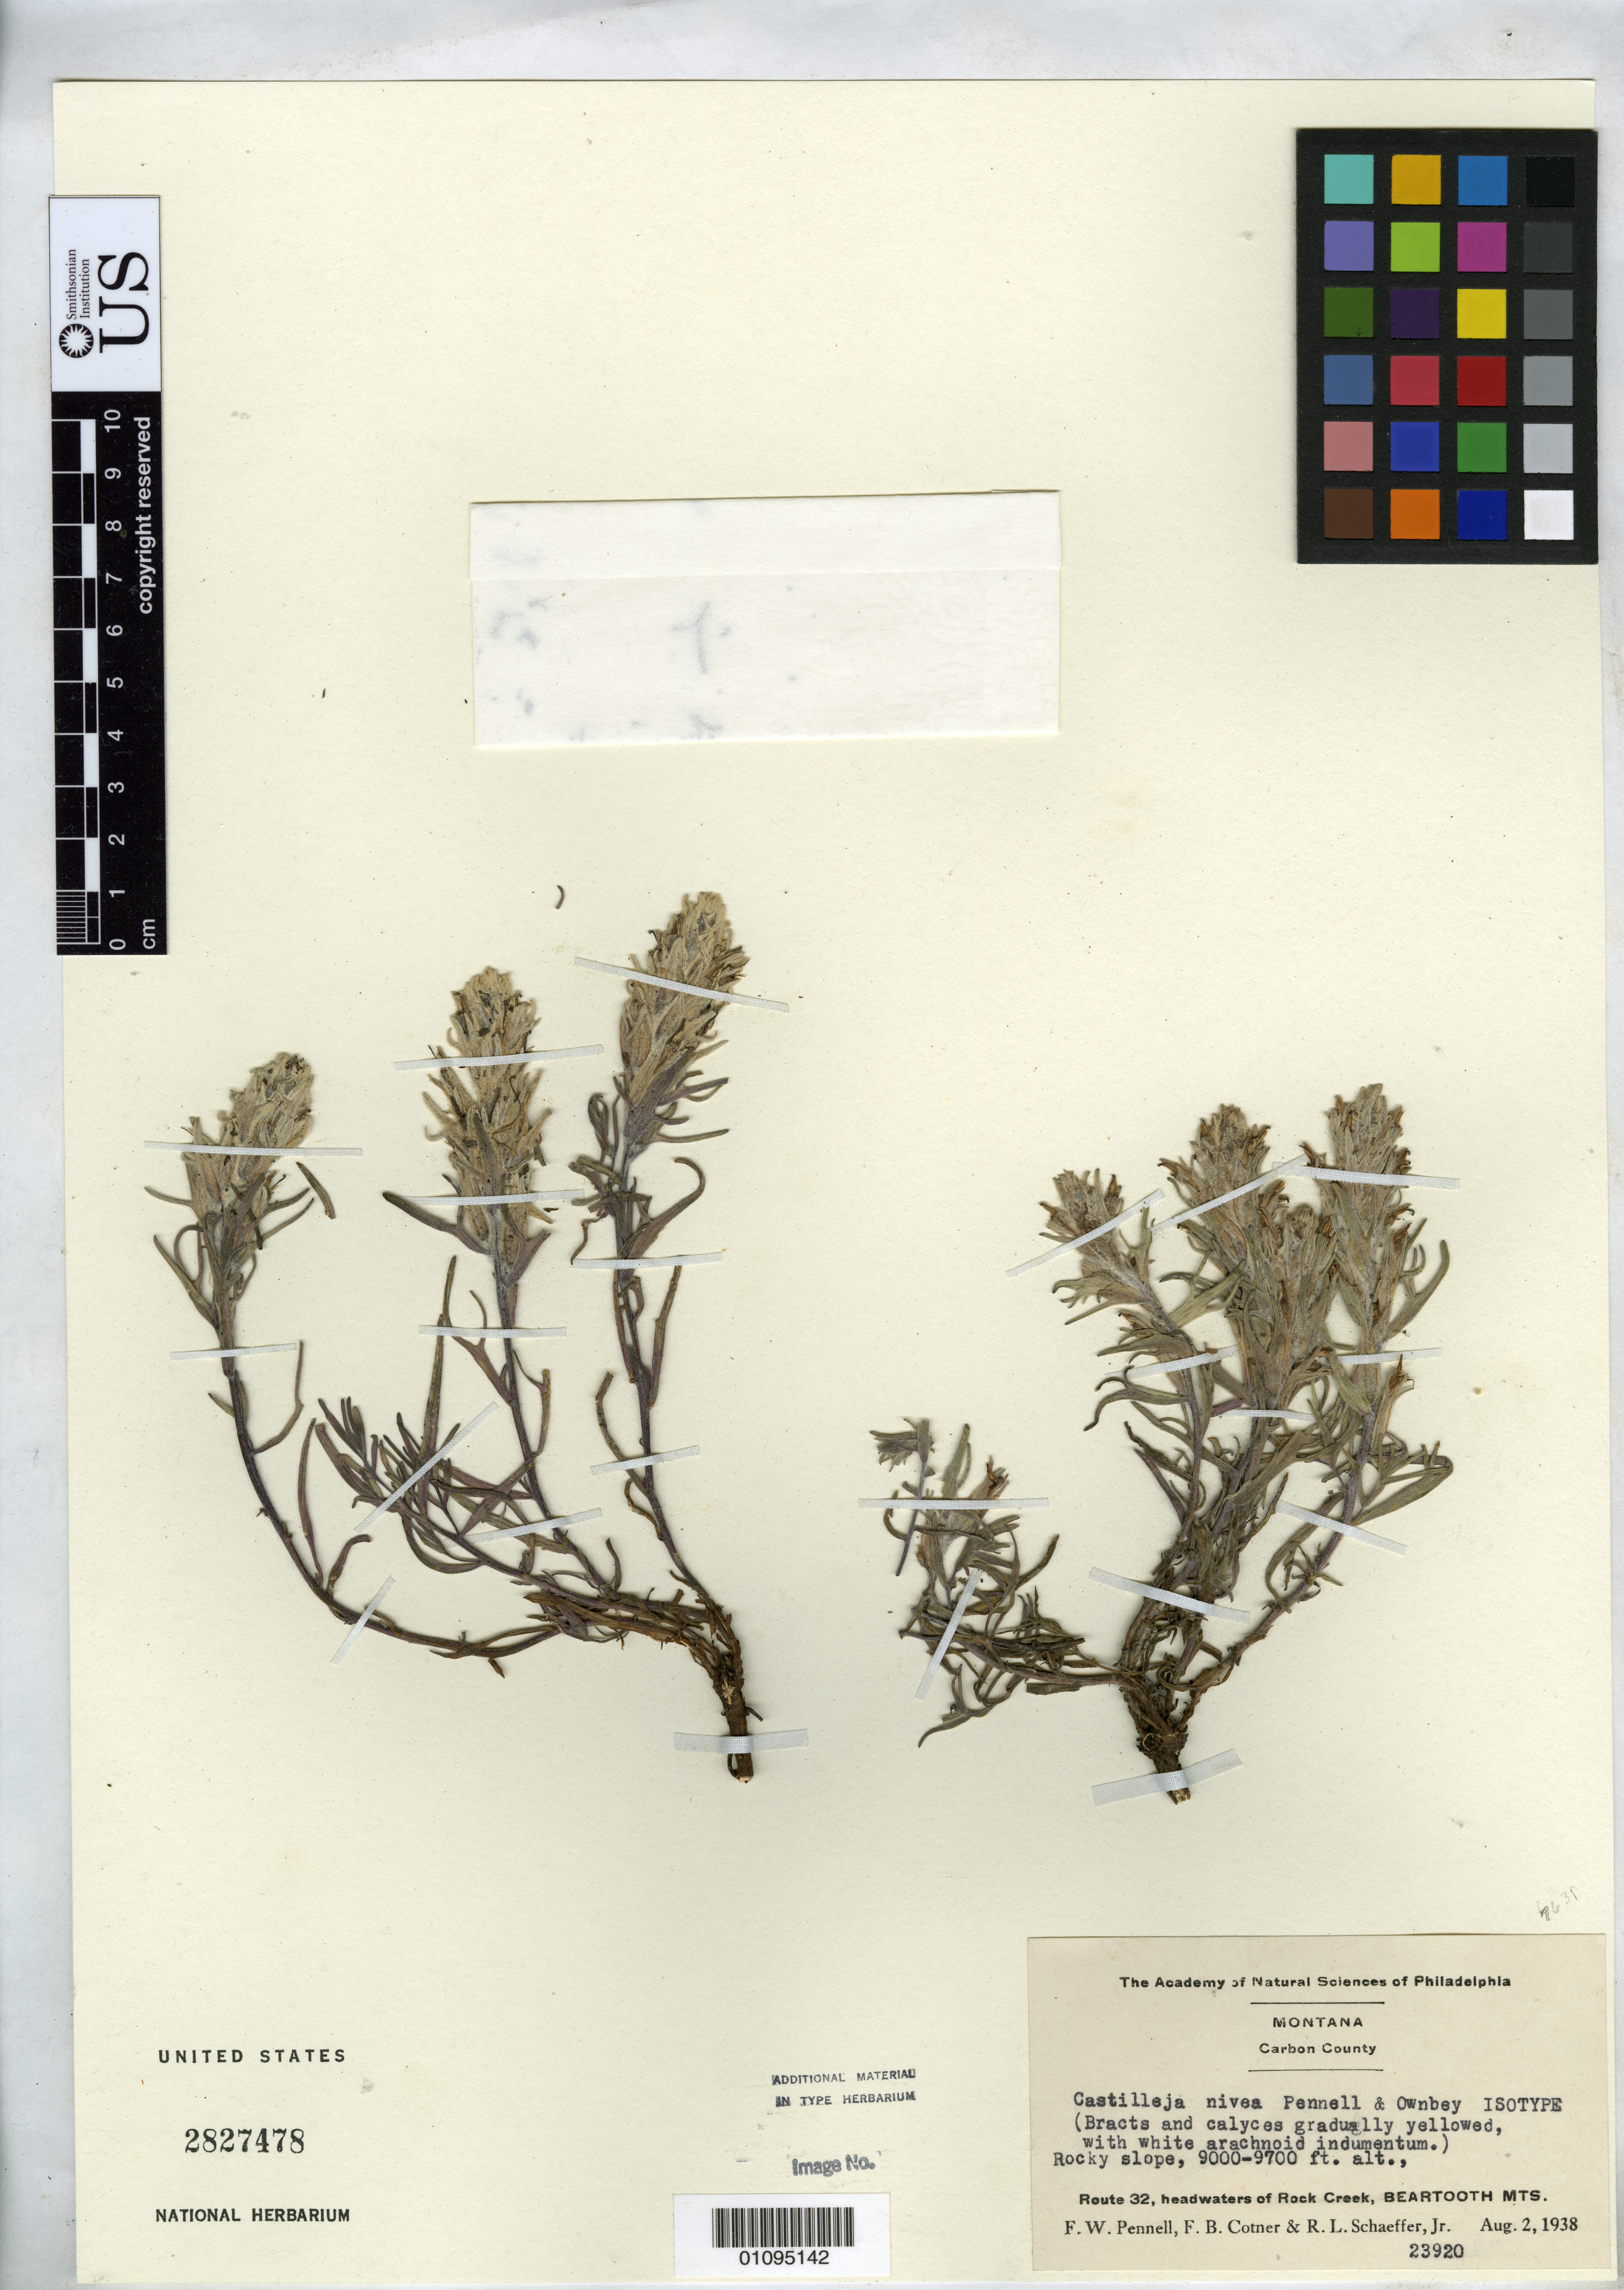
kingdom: Plantae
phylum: Tracheophyta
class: Magnoliopsida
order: Lamiales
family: Orobanchaceae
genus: Castilleja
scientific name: Castilleja nivea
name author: Pennell & Ownbey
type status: Isotype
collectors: F. W. Pennell, F. Cotner & R. L. Schaeffer Jr.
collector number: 23920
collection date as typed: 02 Aug 1938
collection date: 1938-08-02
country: United States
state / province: Montana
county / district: Carbon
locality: route 32, headwaters of Rock Creek, Beartooth Mountains.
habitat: Headwaters.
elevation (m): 2743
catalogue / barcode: US 2827478